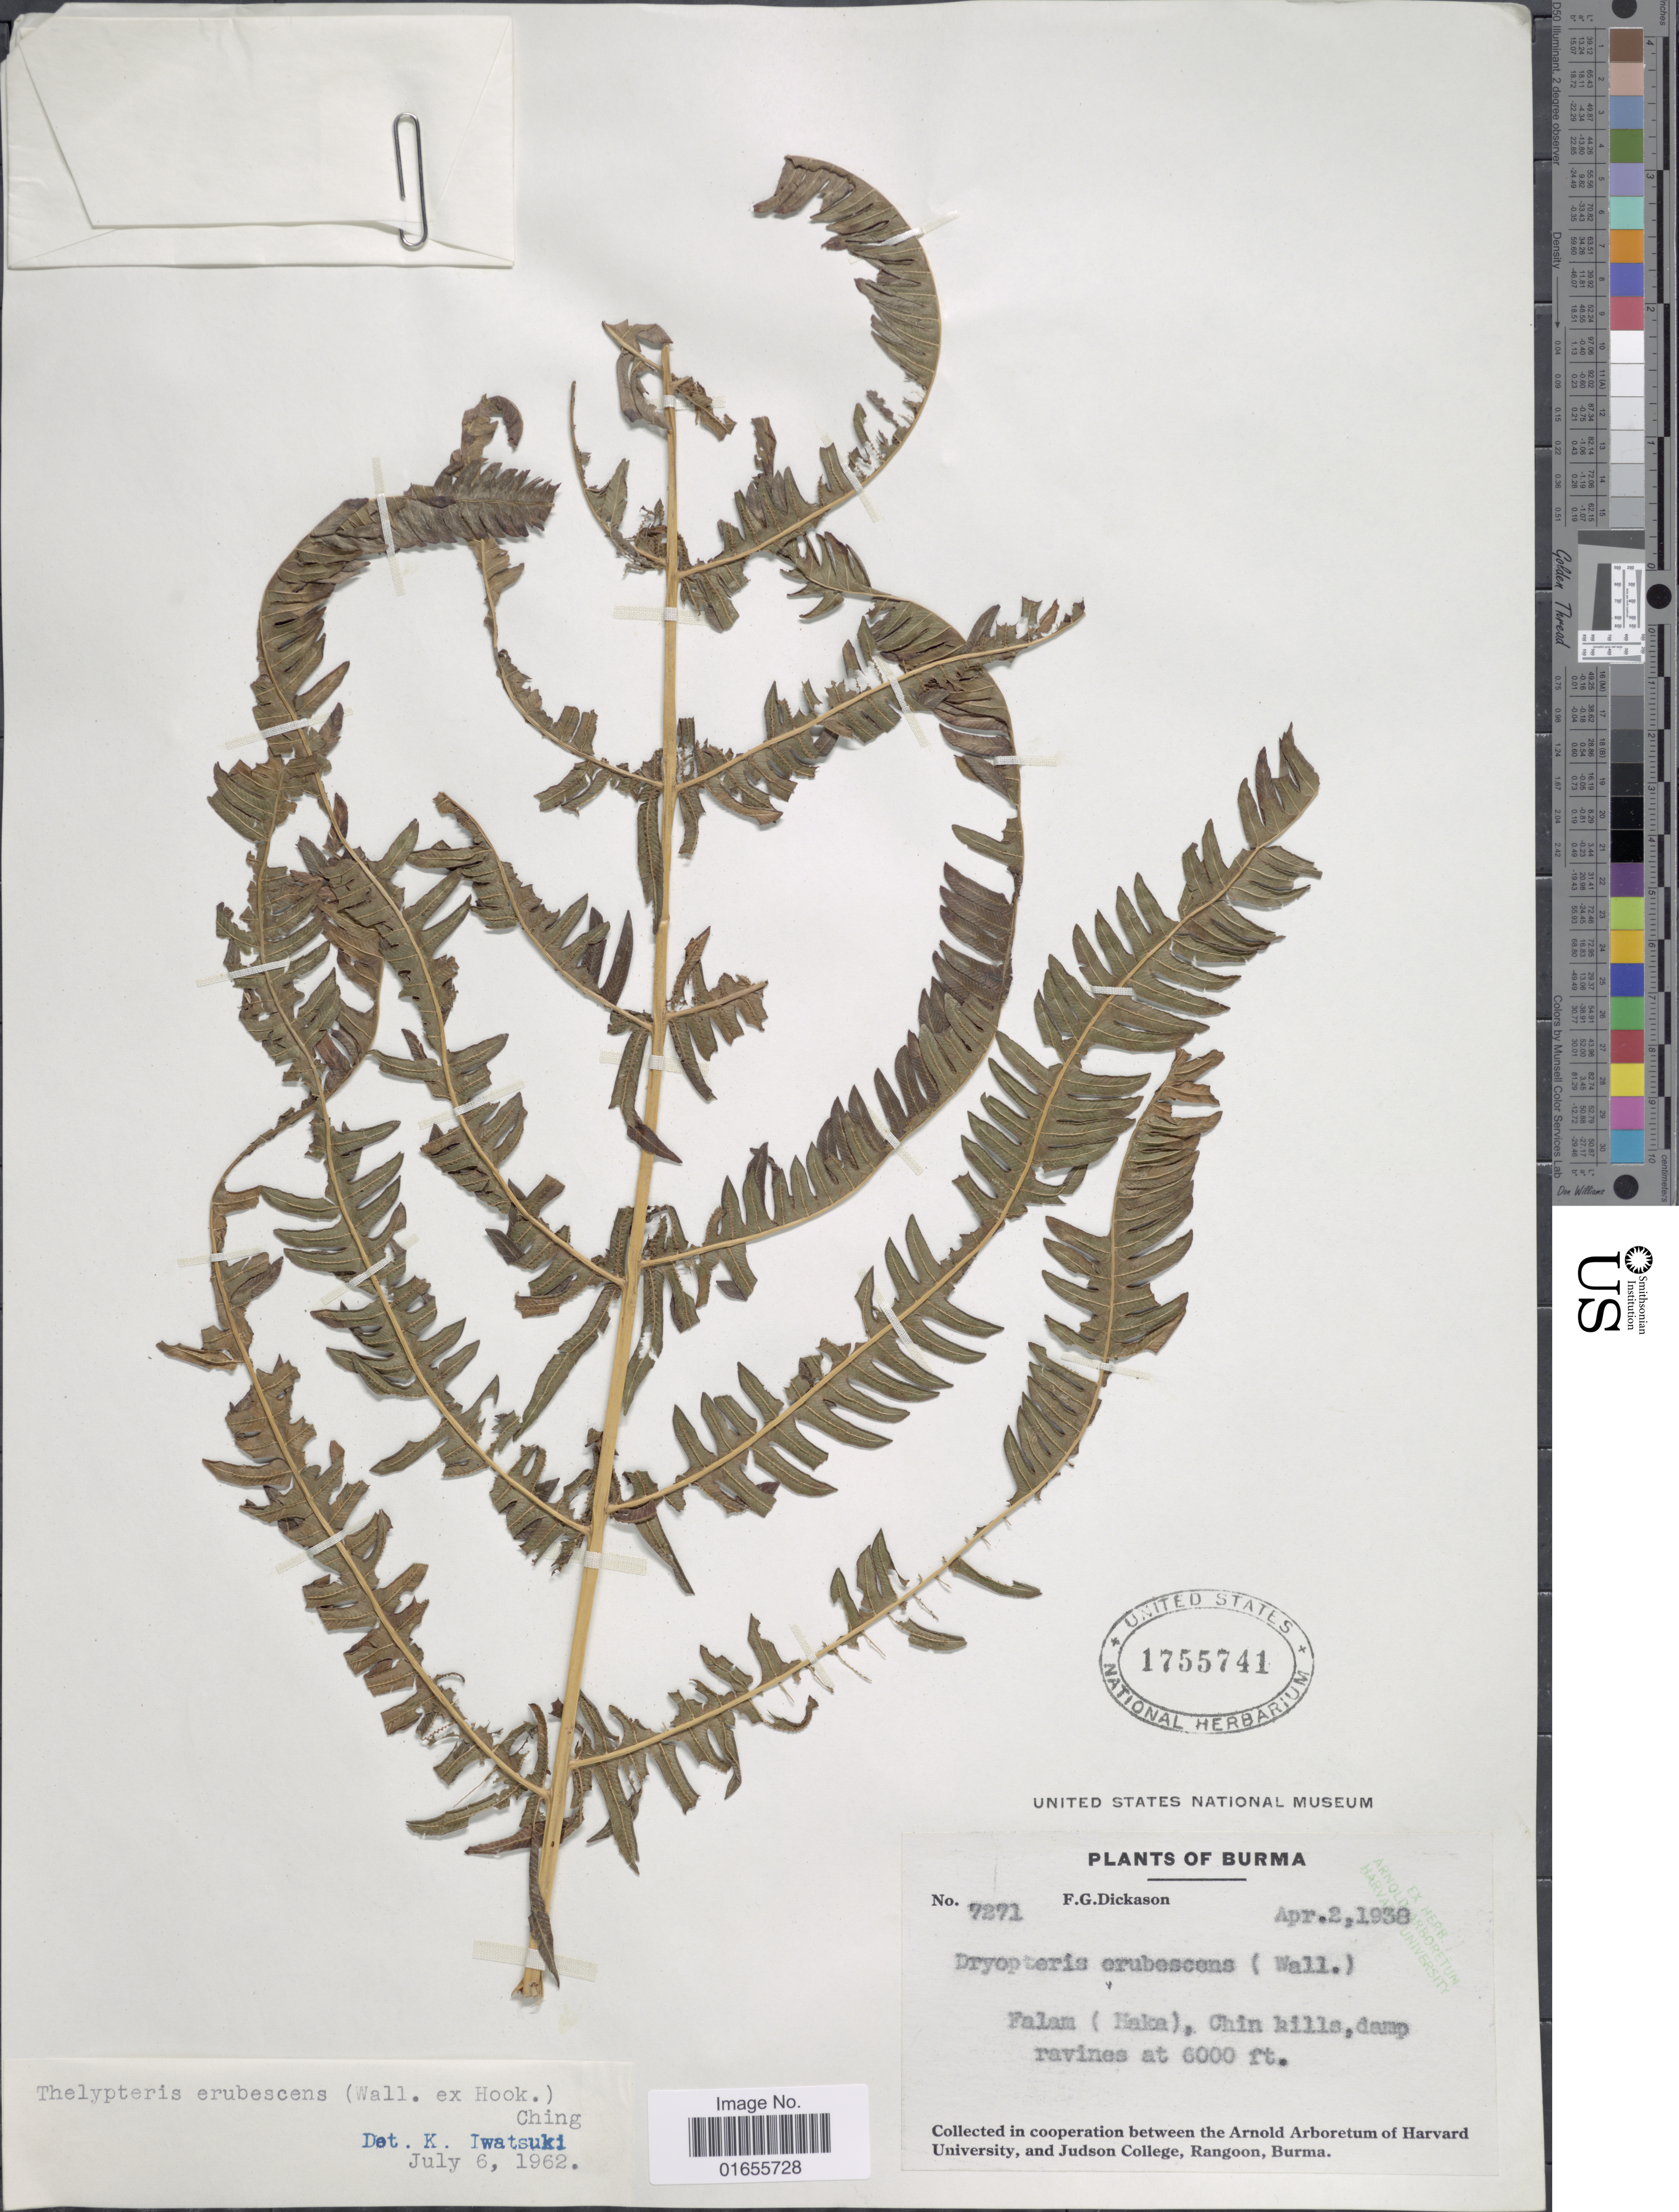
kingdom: Plantae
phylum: Tracheophyta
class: Polypodiopsida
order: Polypodiales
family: Thelypteridaceae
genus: Glaphyropteridopsis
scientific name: Glaphyropteridopsis erubescens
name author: (Wall. ex Hook.) Ching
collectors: F. Dickason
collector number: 7271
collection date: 1938-04-02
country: Myanmar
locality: Burma, Falam (Haka), Chin hills, damp ravines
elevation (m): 1829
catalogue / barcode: US 1755741